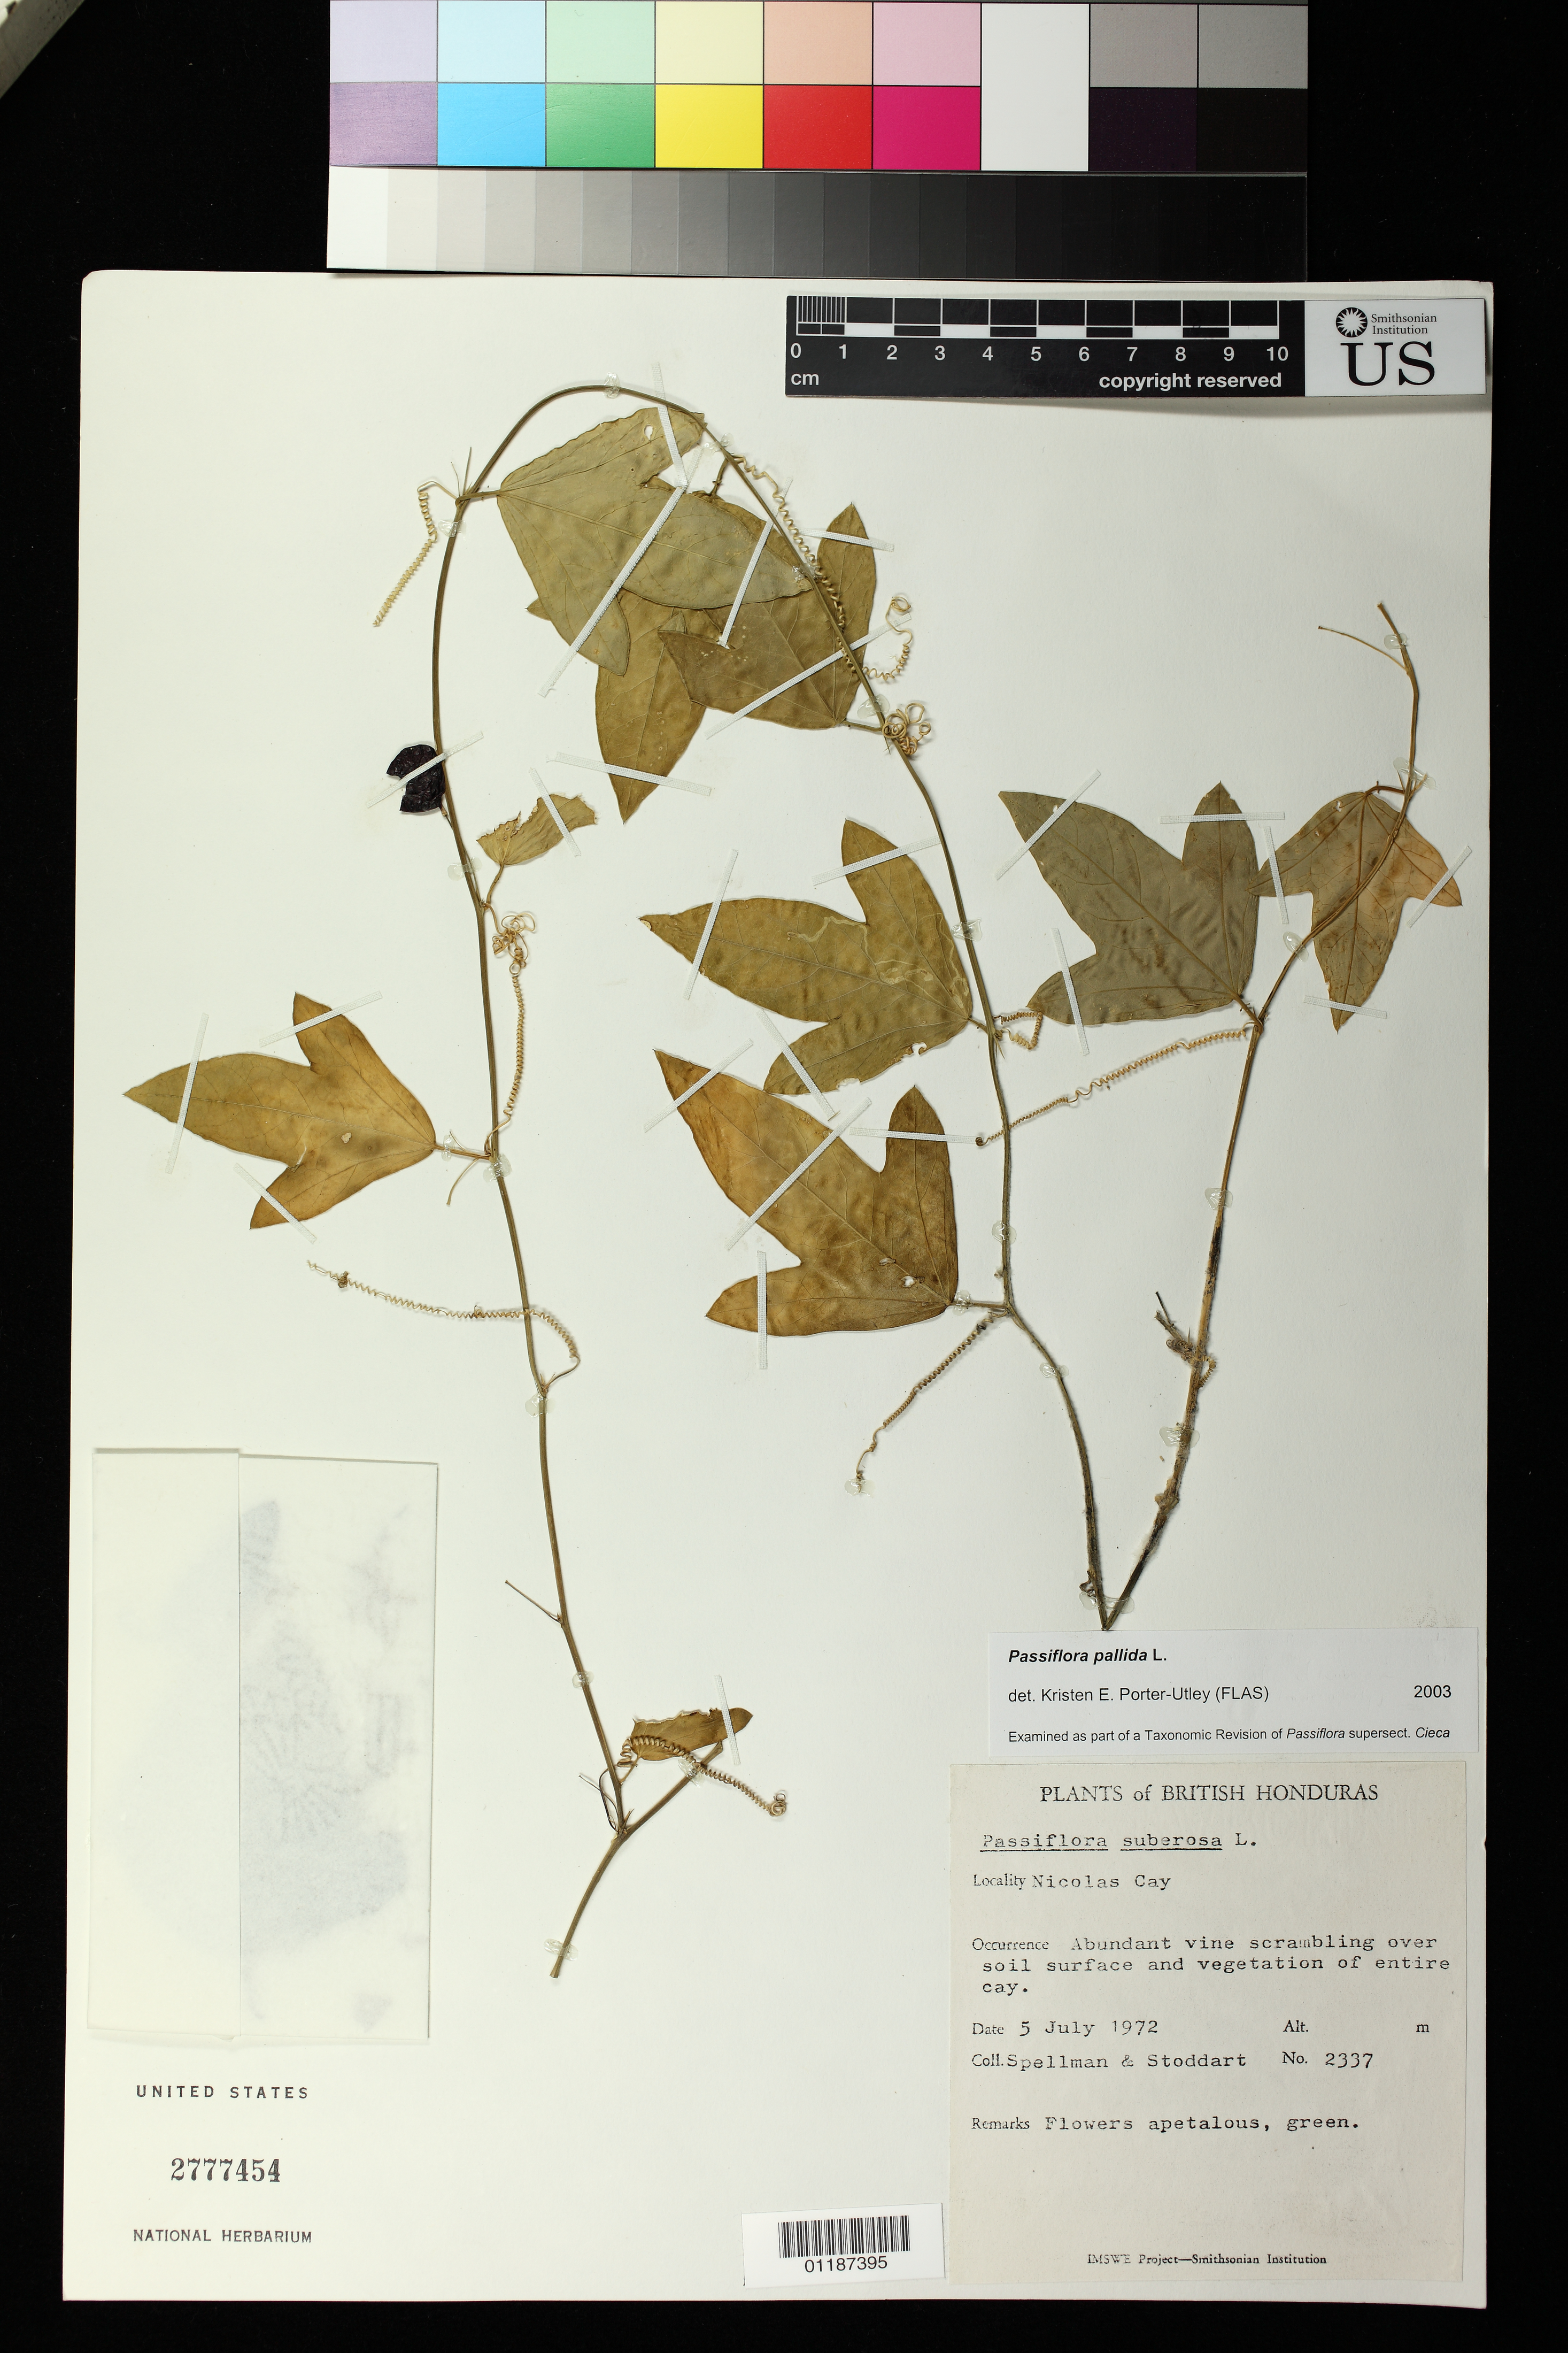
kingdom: Plantae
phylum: Tracheophyta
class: Magnoliopsida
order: Malpighiales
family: Passifloraceae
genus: Passiflora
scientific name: Passiflora pallida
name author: L.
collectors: Spellman, -- & D. R. Stoddart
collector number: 2337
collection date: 1972-06-05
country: Belize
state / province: Toledo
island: Nicolas Cay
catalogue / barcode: US 2777454